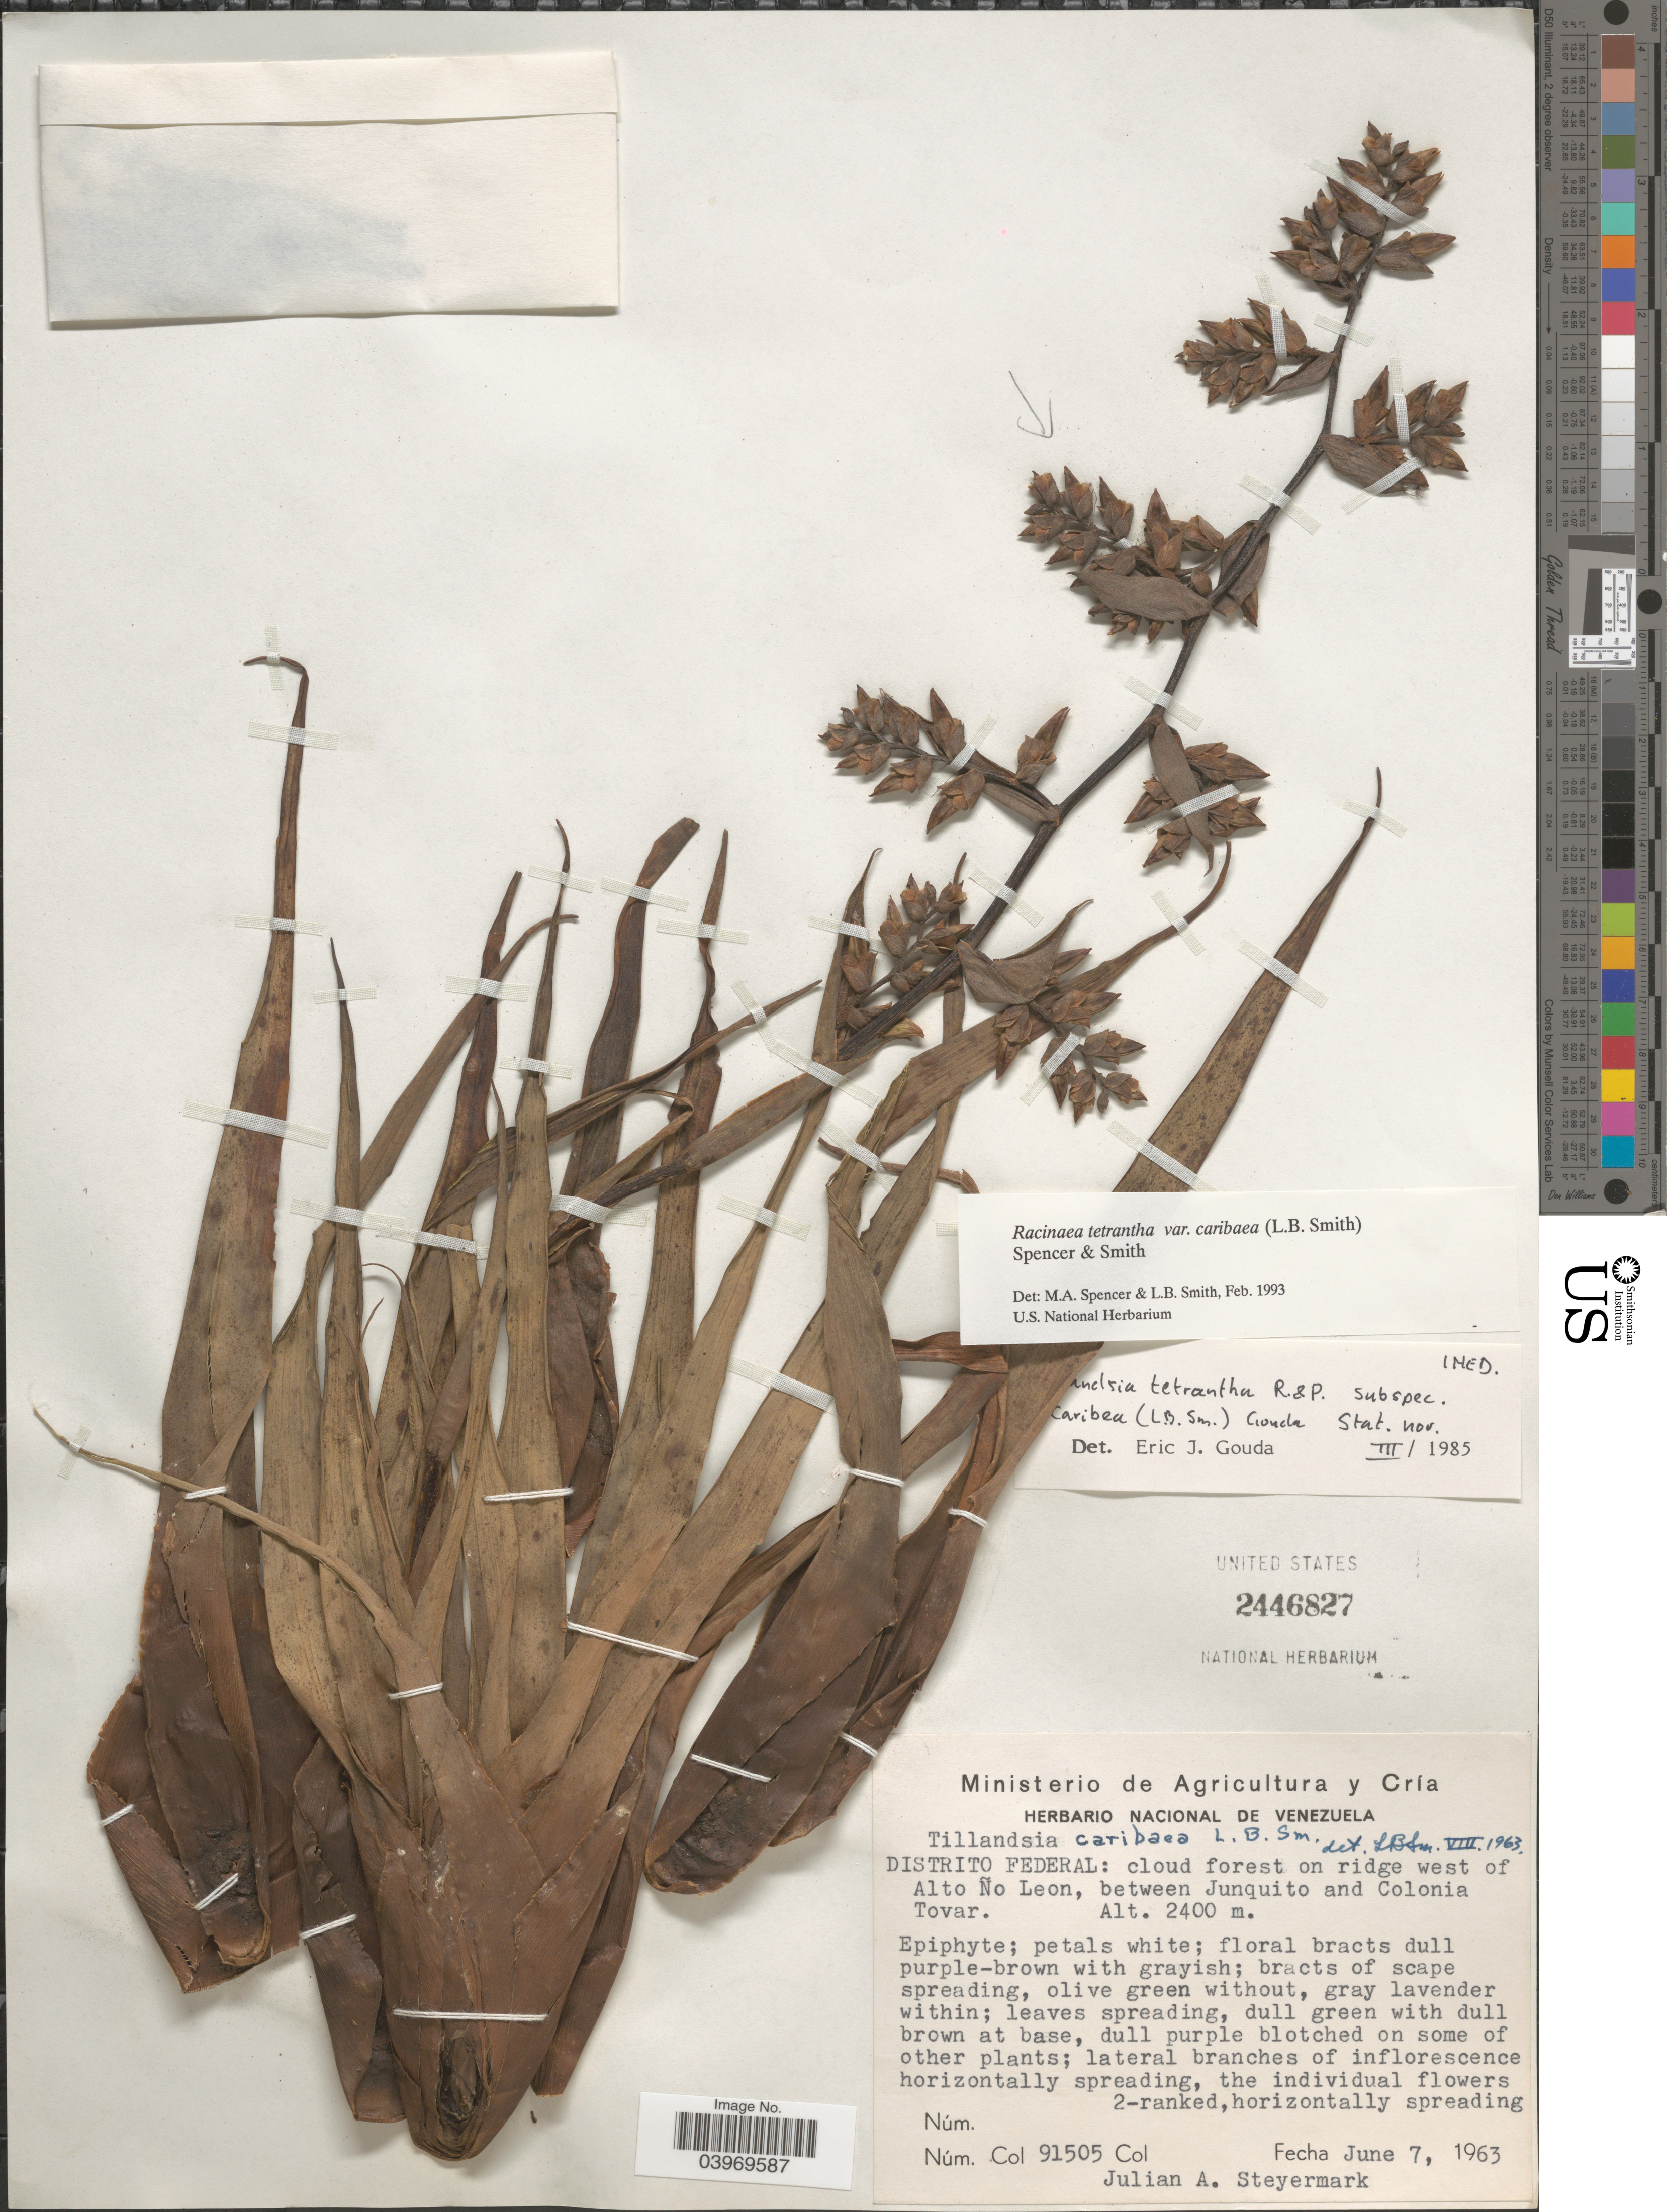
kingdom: Plantae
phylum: Tracheophyta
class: Liliopsida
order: Poales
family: Bromeliaceae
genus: Racinaea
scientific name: Racinaea tetrantha var. caribaea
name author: (L.B. Sm.) M.A. Spencer & L.B. Sm.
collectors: J. Steyermark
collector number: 91505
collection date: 1963-06-07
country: Venezuela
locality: Distrito Federal: cloud forest on ridges west of Alto Ño Leon, between Junquito and Colonia Tovar.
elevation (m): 2400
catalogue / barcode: US 2446827